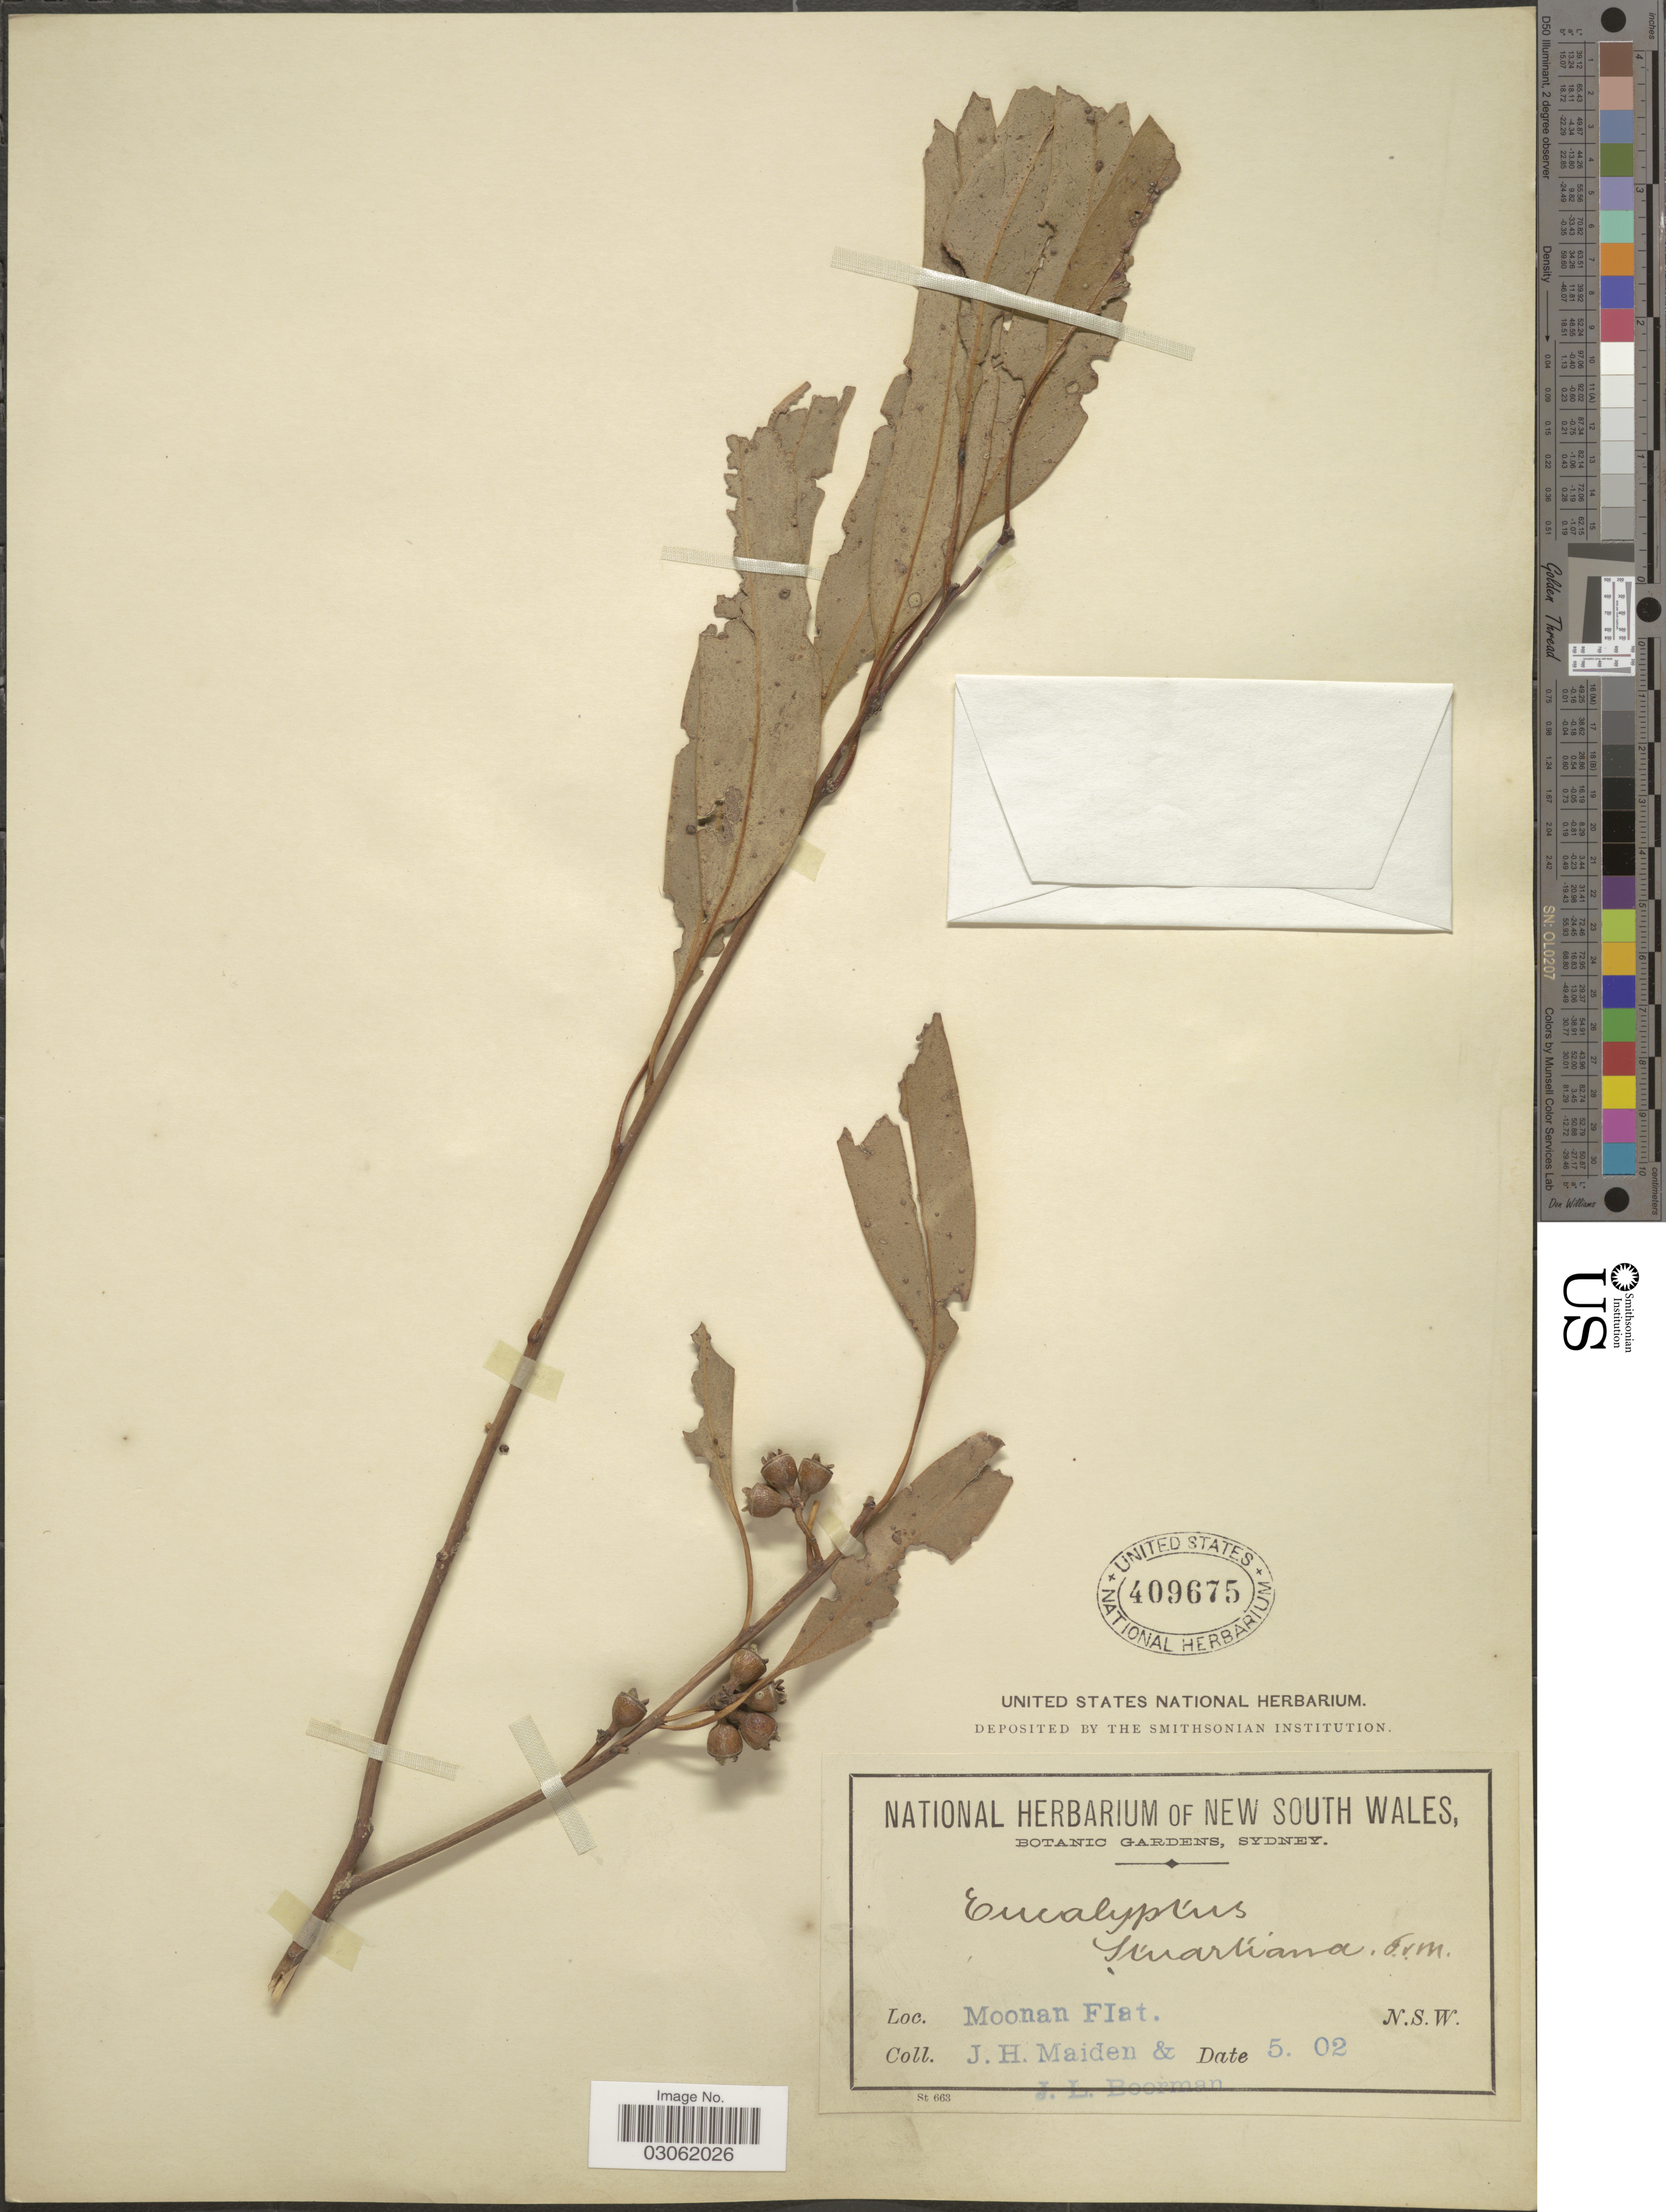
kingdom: Plantae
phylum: Tracheophyta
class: Magnoliopsida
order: Myrtales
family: Myrtaceae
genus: Eucalyptus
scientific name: Eucalyptus stuartiana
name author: F. Muell. ex Miq.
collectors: J. Maiden & J. Boorman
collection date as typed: Transcribed d/m/y: /5/2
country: Australia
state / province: New South Wales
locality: Moonan Flat. N. S. W.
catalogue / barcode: US 409675